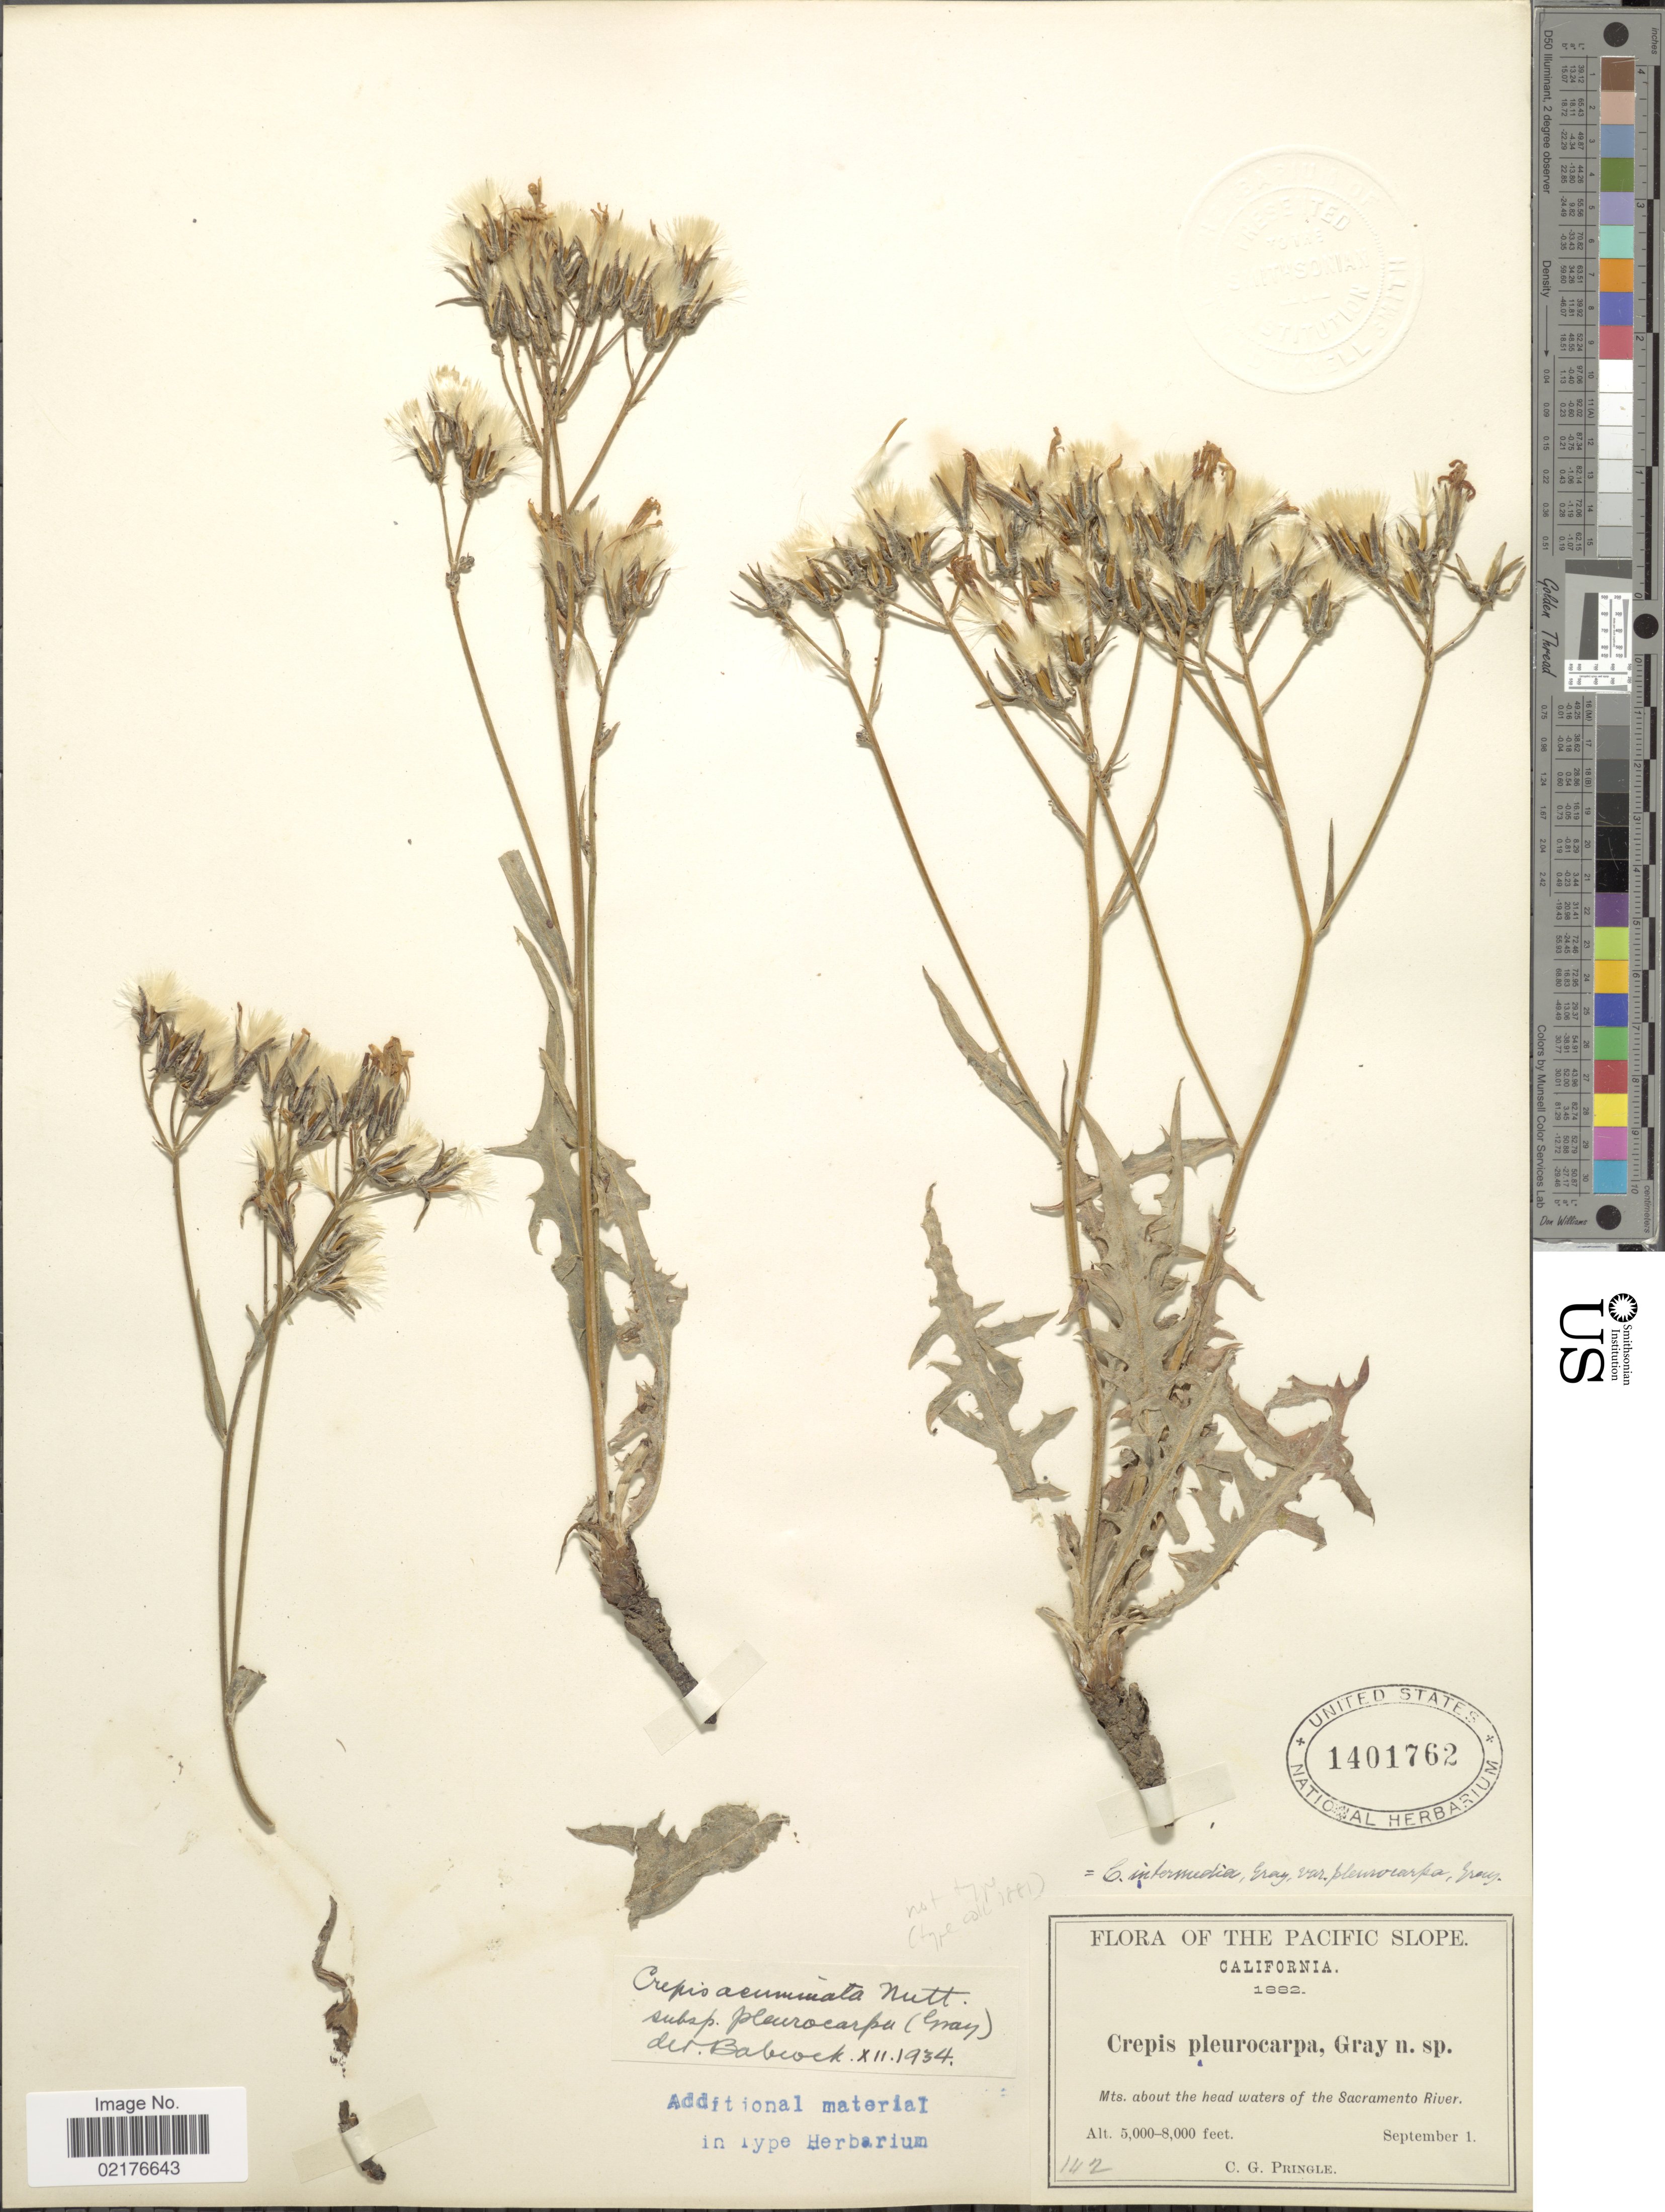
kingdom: Plantae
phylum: Tracheophyta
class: Magnoliopsida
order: Asterales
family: Asteraceae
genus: Crepis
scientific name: Crepis acuminata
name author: Nutt.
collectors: C. G. Pringle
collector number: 142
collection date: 1882-09-01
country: United States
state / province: California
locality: The Pacific Slope, Mts. about the head waters of Sacramento River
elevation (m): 1524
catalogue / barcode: US 1401762